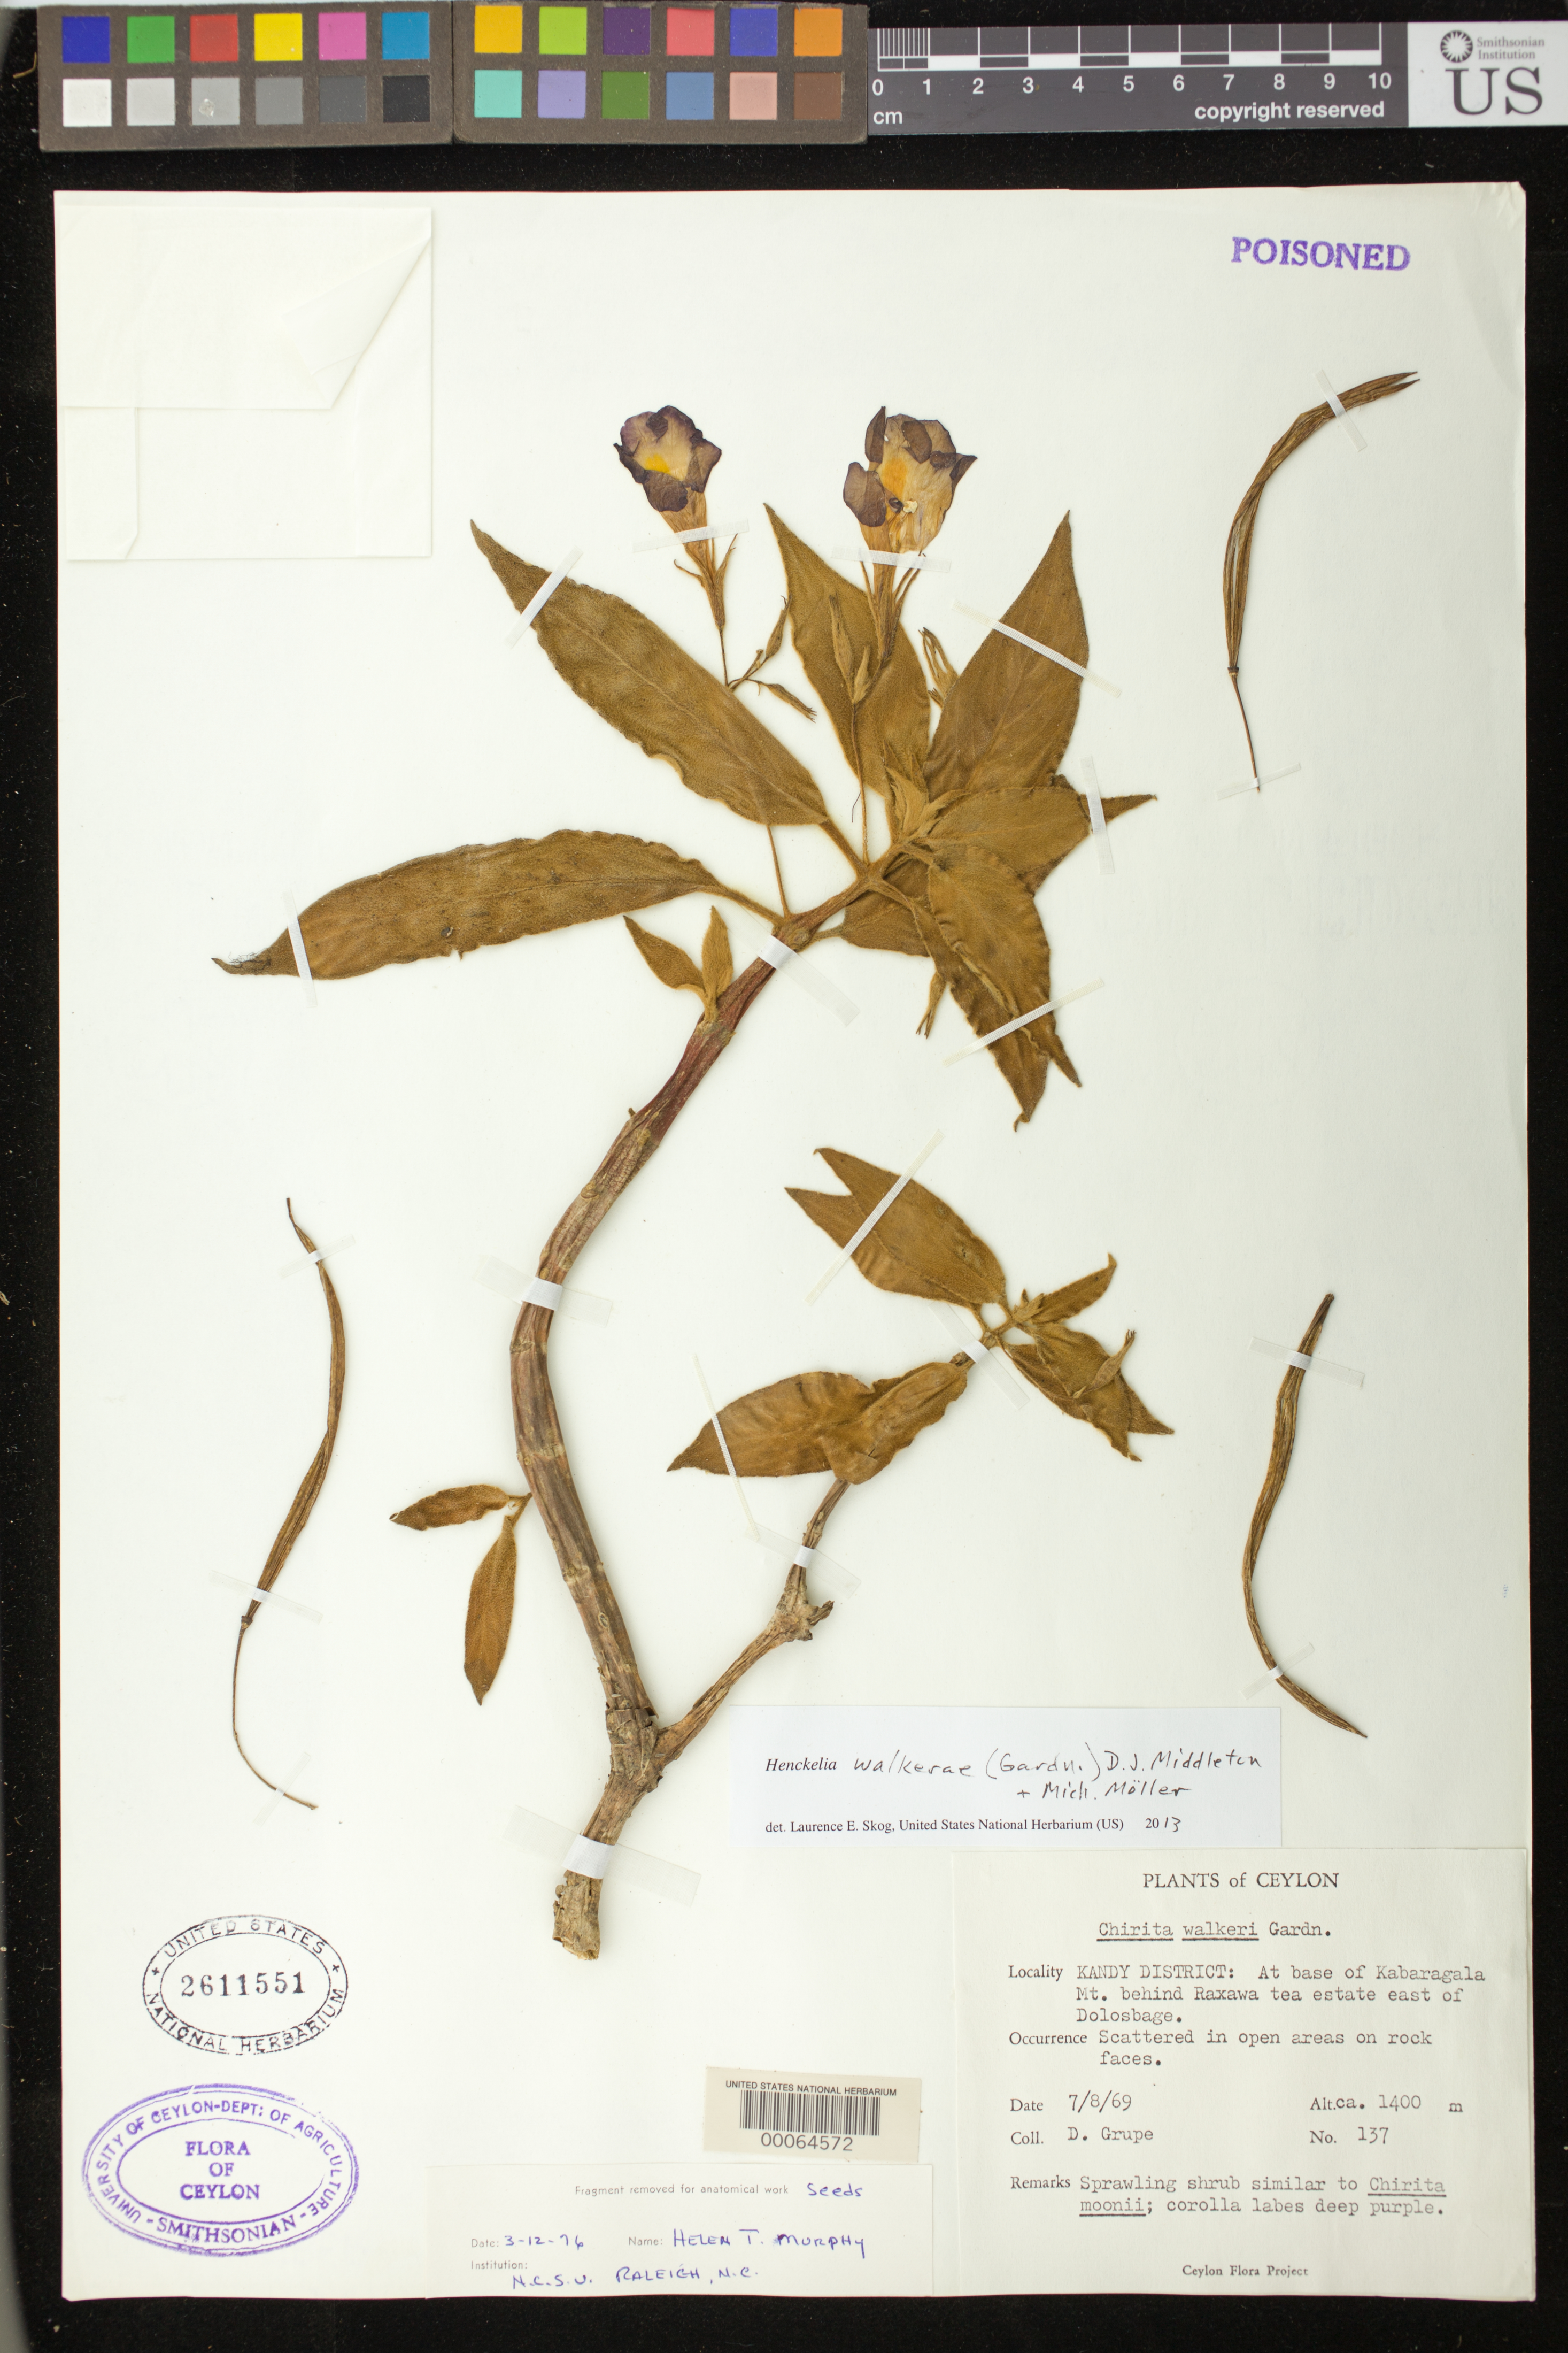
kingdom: Plantae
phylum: Tracheophyta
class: Magnoliopsida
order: Lamiales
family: Gesneriaceae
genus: Henckelia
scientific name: Henckelia walkerae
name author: (Gardner) D.J. Middleton & Mich. Möller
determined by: Skog, Laurence E.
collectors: D. Grupe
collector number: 137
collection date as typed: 07 Aug 1969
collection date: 1969-08-07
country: Sri Lanka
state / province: Central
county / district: Kandy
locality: At base of kabaragala mt. behind raxawa tea estate e of dolosbage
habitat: Open areas on rock faces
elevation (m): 1400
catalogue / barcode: US 2611551